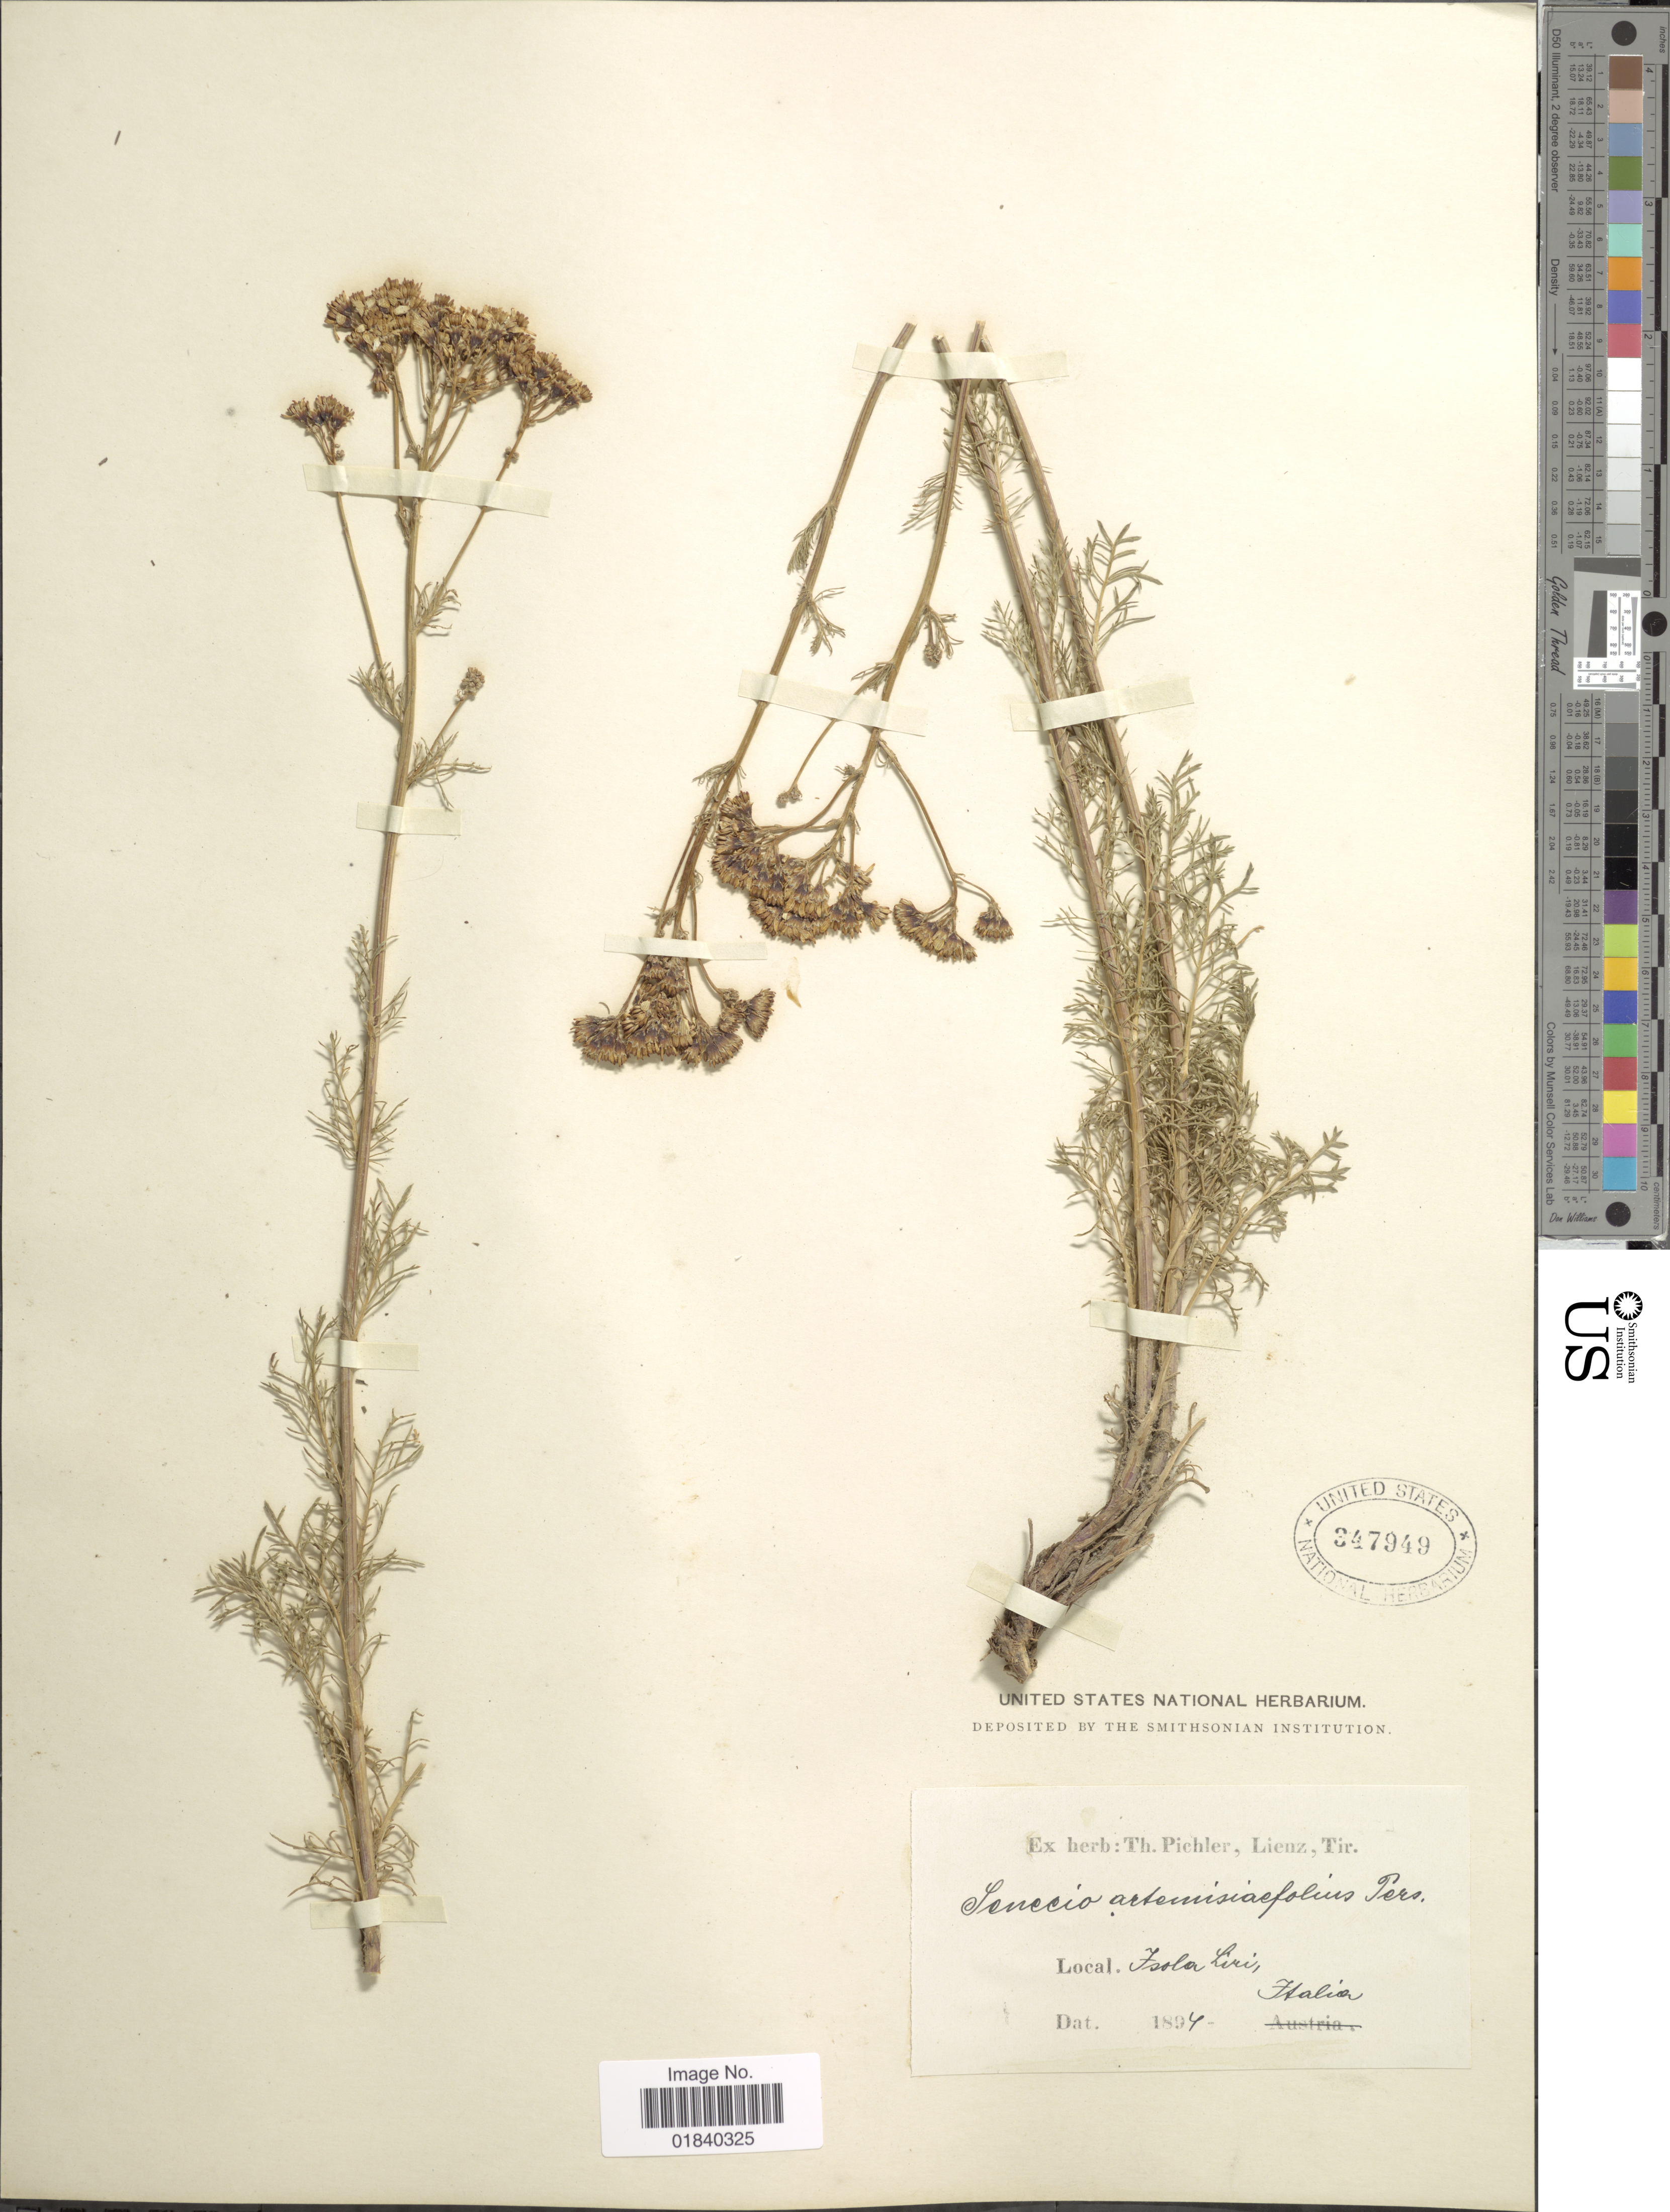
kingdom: Plantae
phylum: Tracheophyta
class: Magnoliopsida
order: Asterales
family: Asteraceae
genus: Jacobaea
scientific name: Jacobaea adonidifolia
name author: (Loisel.) Pelser & Veldkamp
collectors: ex herb. T. Pichler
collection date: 1894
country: Italy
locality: Isola Liri, Italia.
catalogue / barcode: US 347949